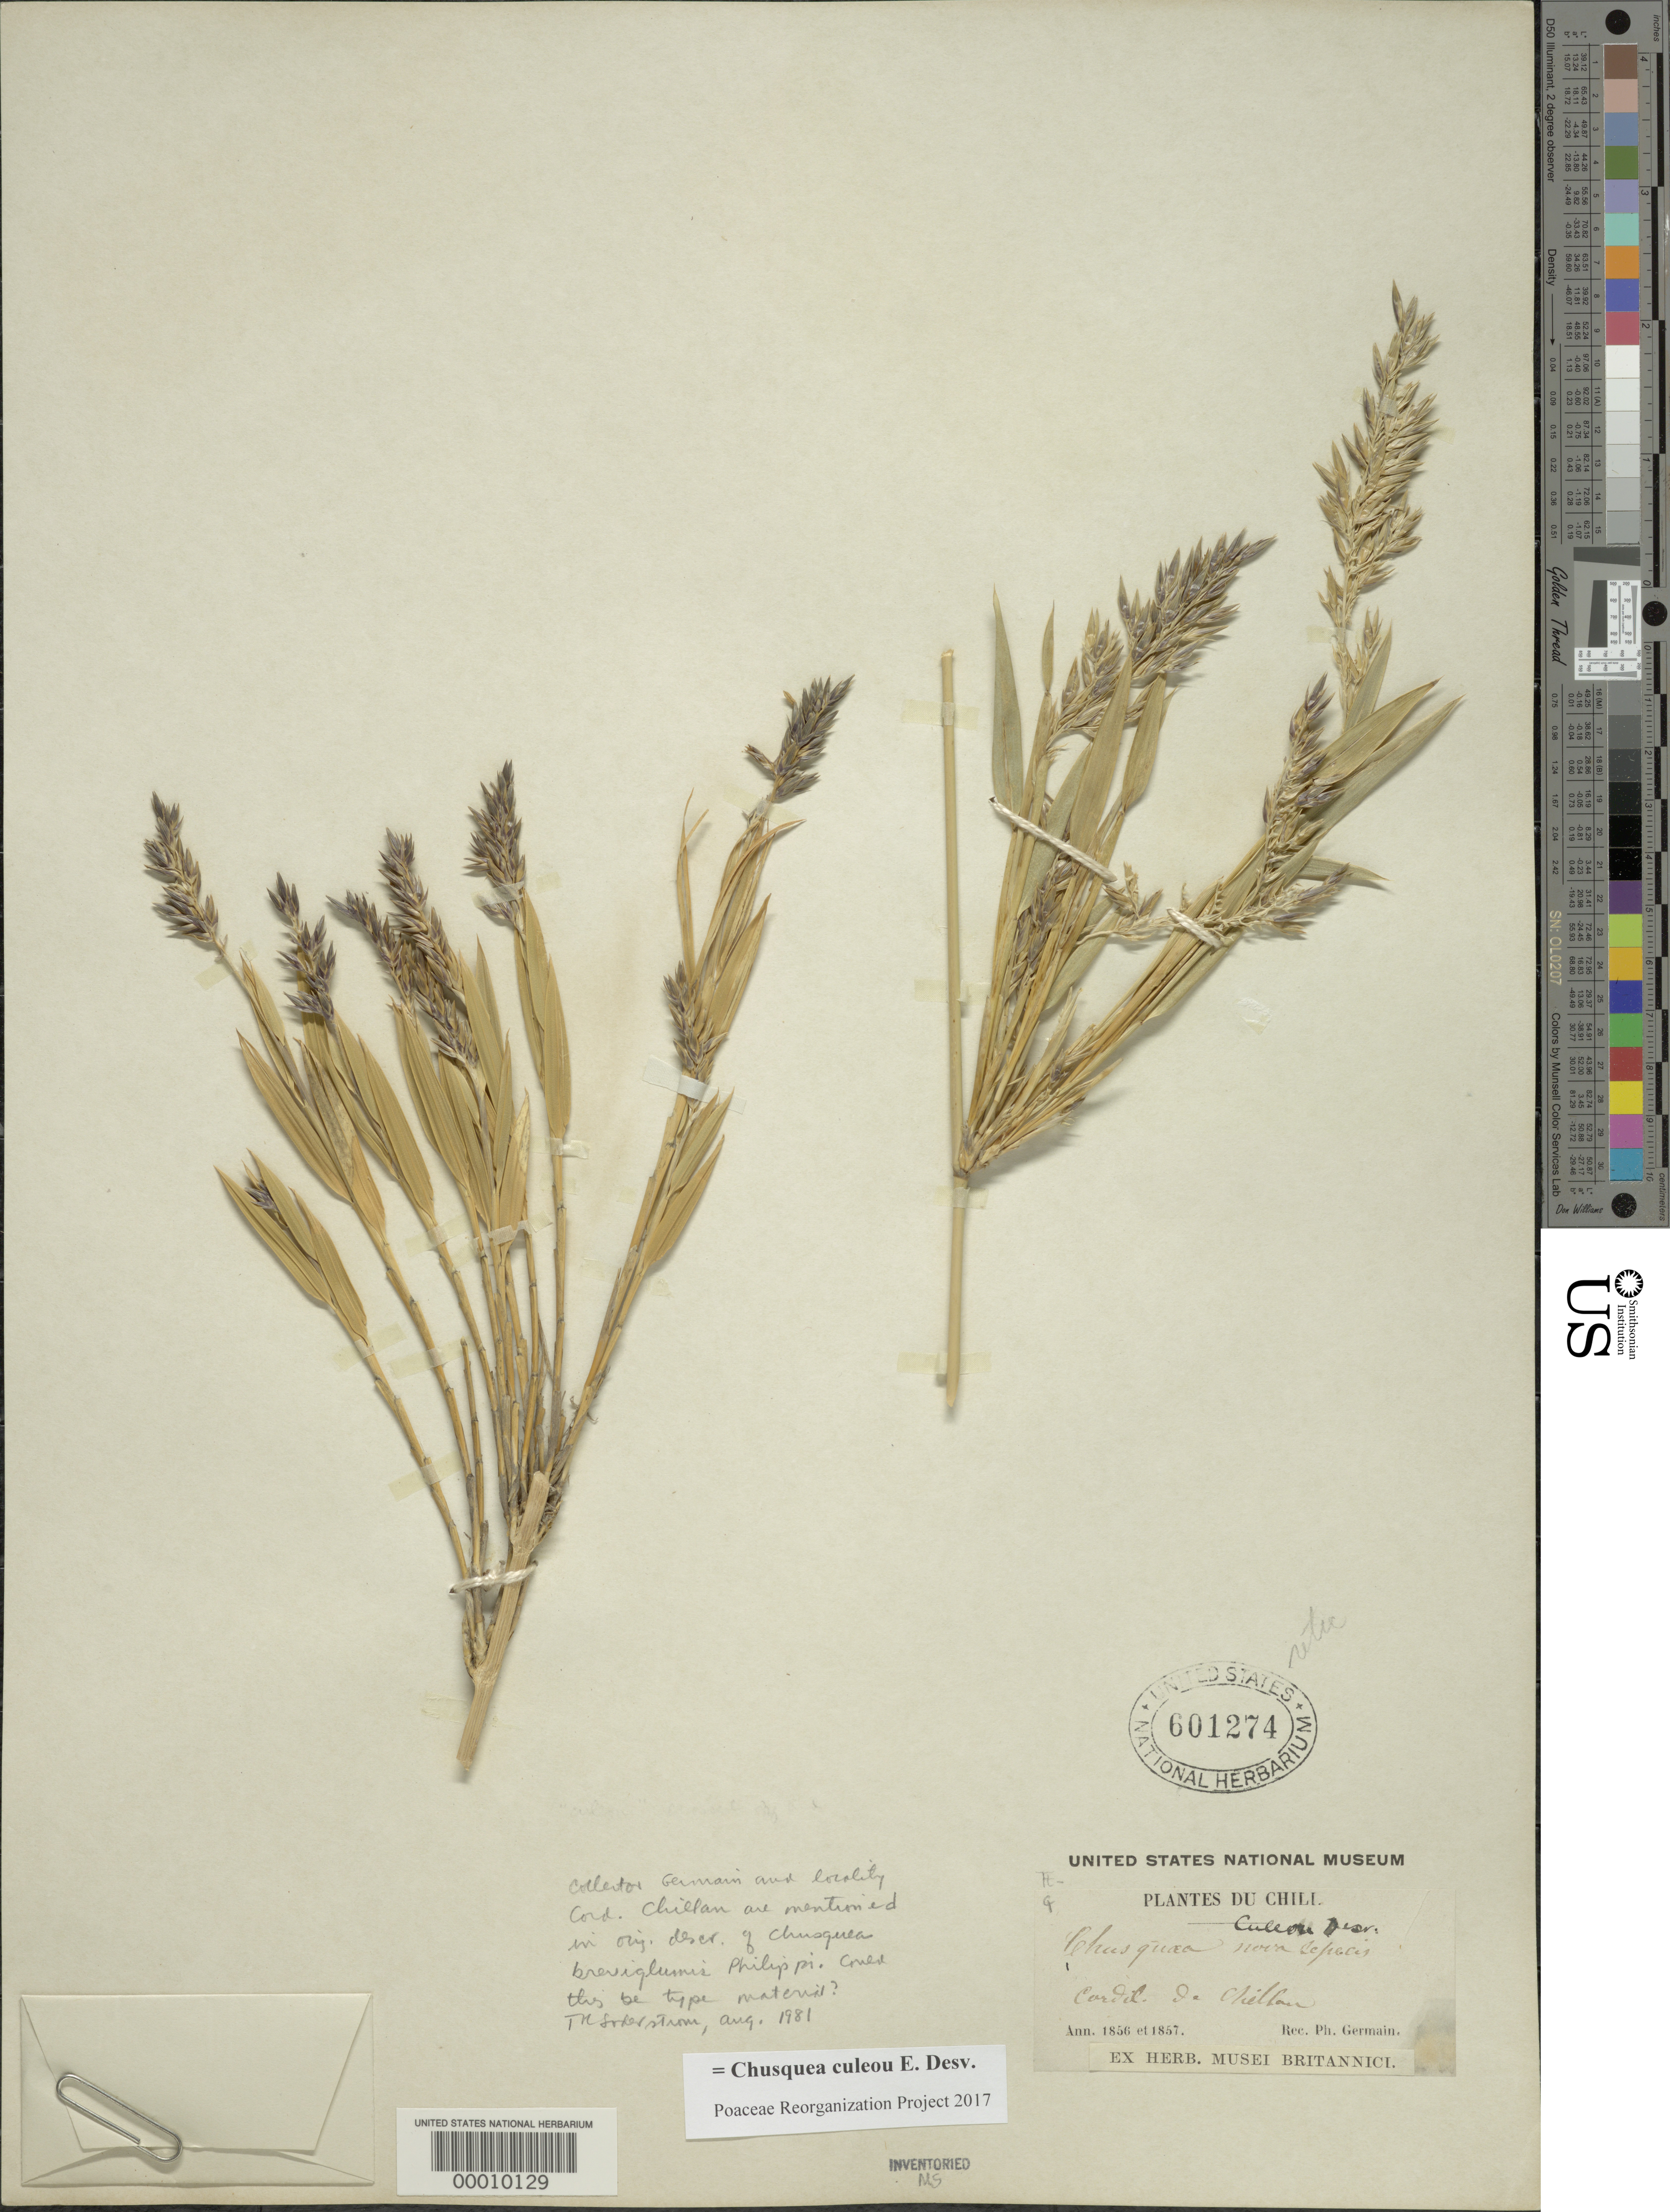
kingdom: Plantae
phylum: Tracheophyta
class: Liliopsida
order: Poales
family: Poaceae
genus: Chusquea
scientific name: Chusquea culeou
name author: É. Desv.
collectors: -. Germain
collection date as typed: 1856 and -- -- 1857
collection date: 1856,1857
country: Chile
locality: Cordil. de chillan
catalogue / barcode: US 601274